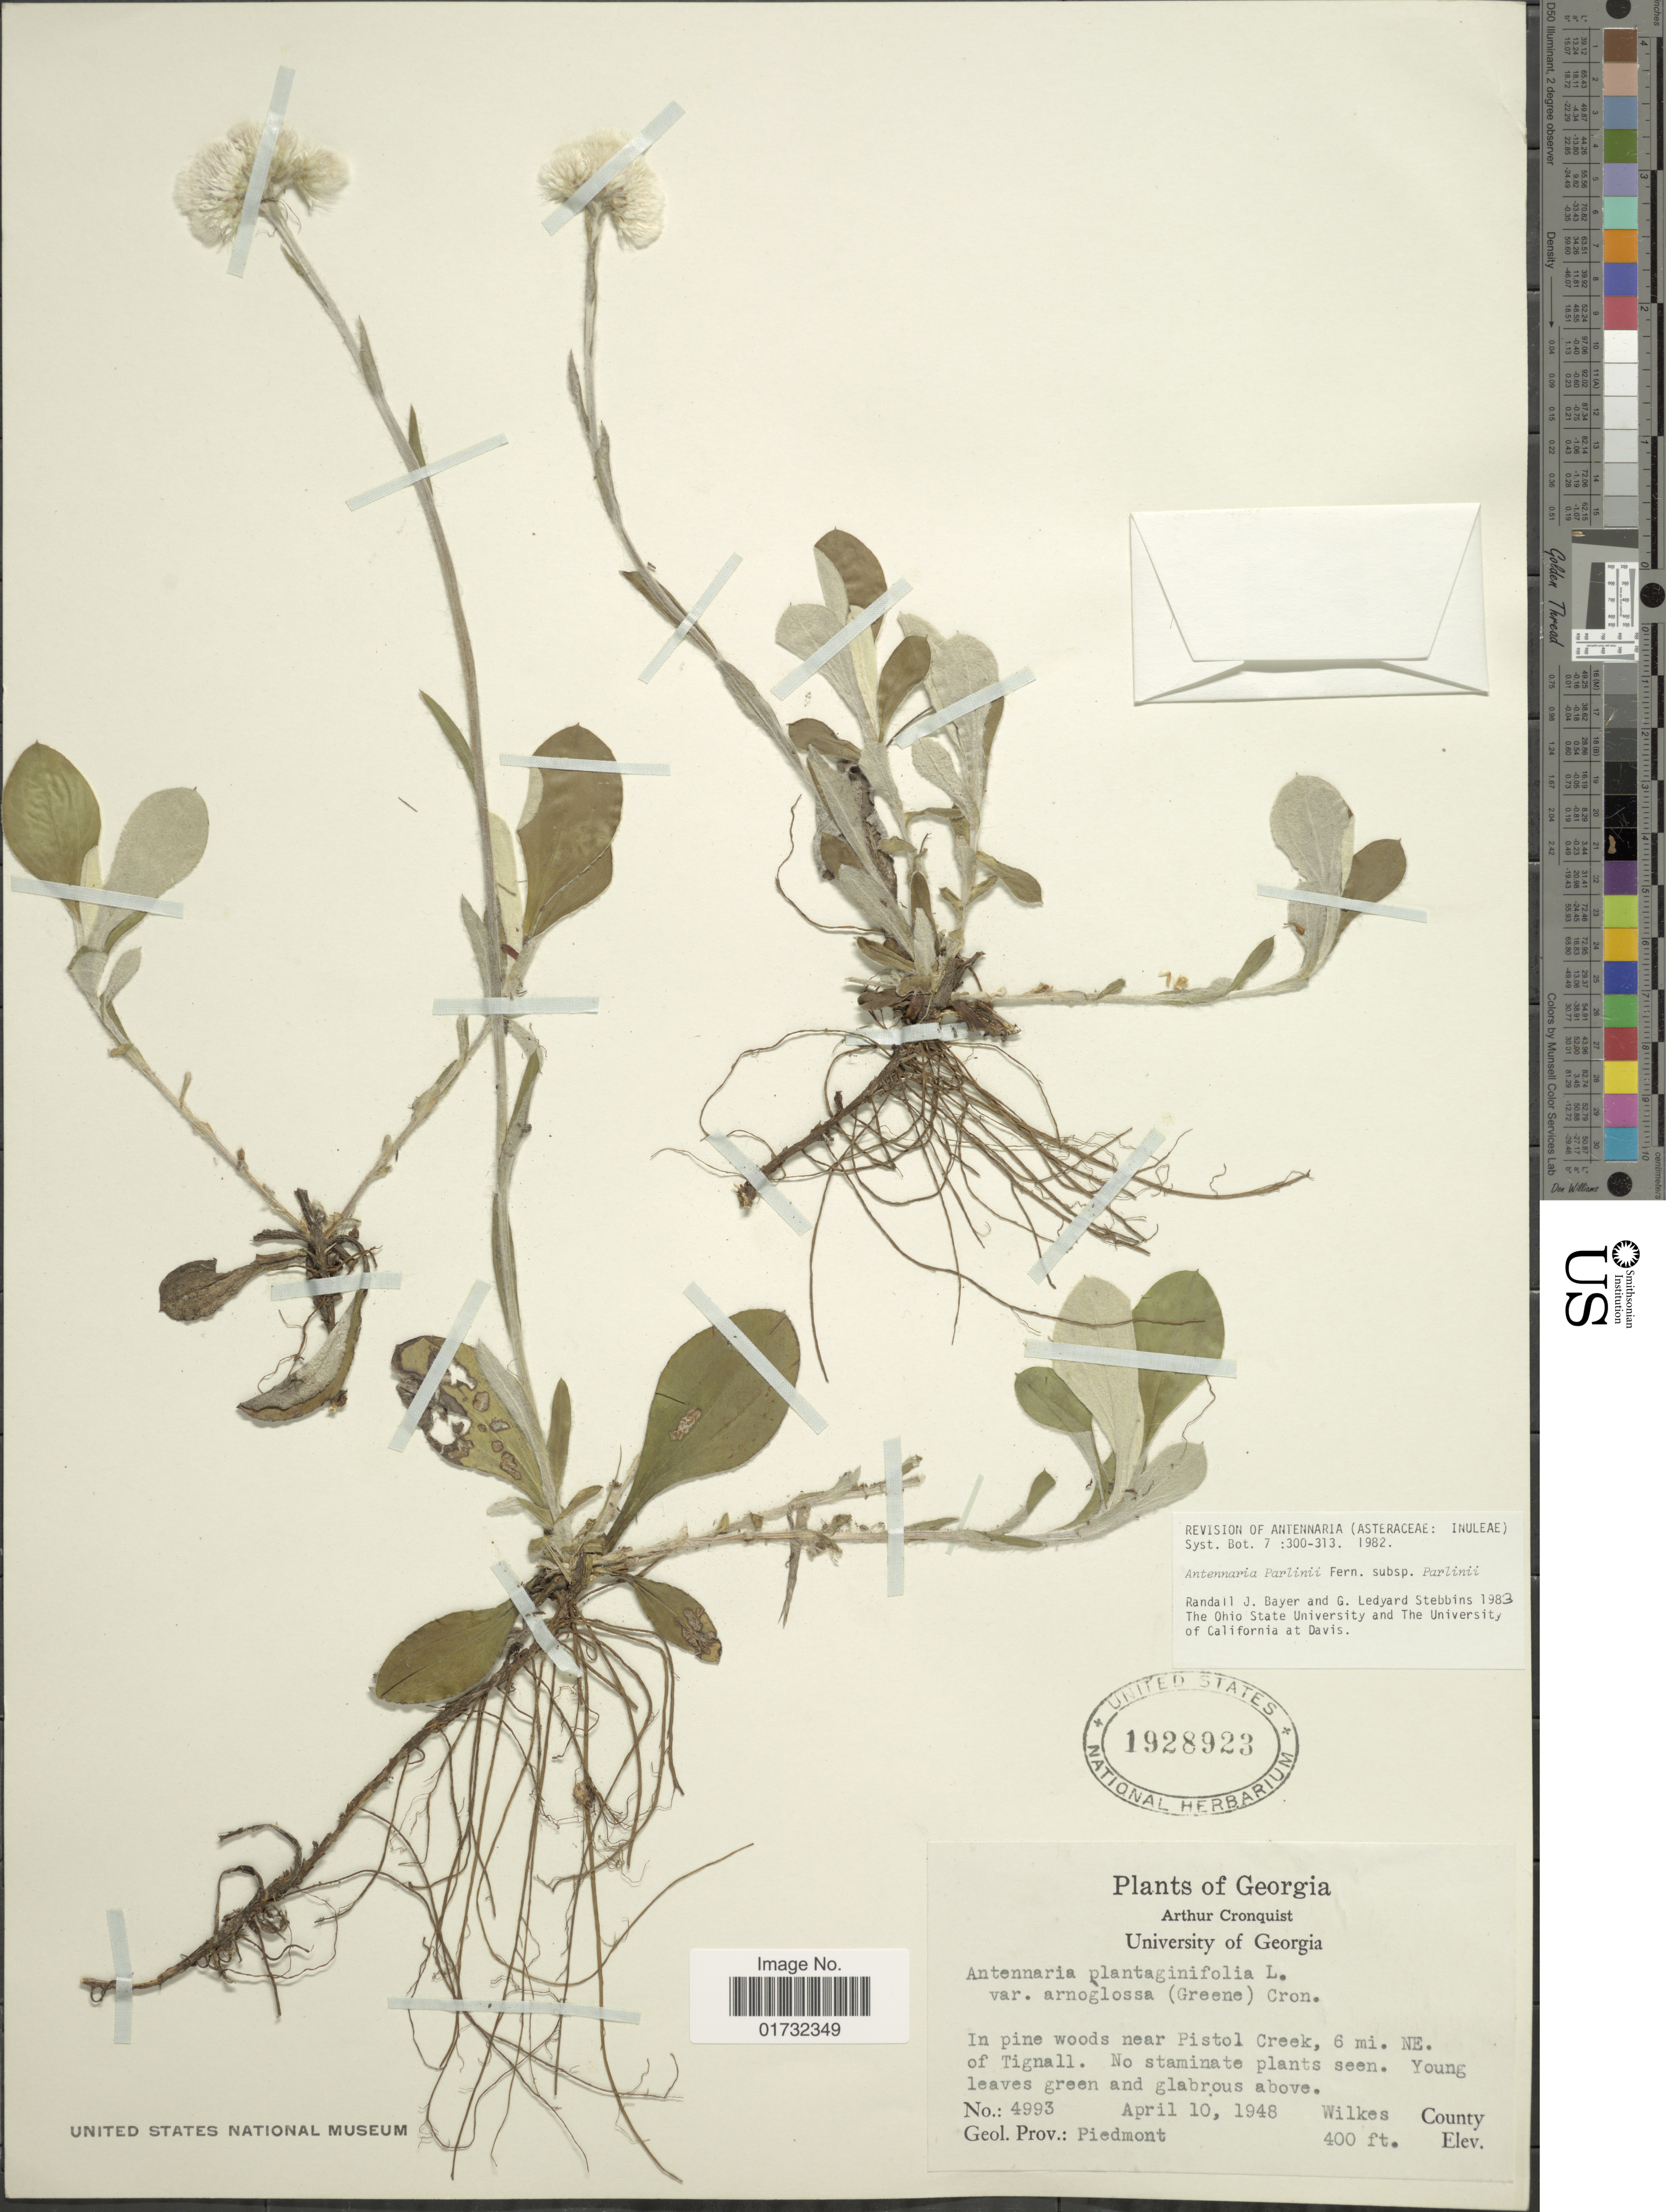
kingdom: Plantae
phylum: Tracheophyta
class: Magnoliopsida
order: Asterales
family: Asteraceae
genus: Antennaria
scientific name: Antennaria parlinii subsp. parlinii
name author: Fernald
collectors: A. J. Cronquist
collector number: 4993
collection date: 1948-04-10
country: United States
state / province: Georgia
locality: Near Pistol Creek, 6 mi. NE. of Tignall. Wilkes County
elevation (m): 122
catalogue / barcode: US 1928923